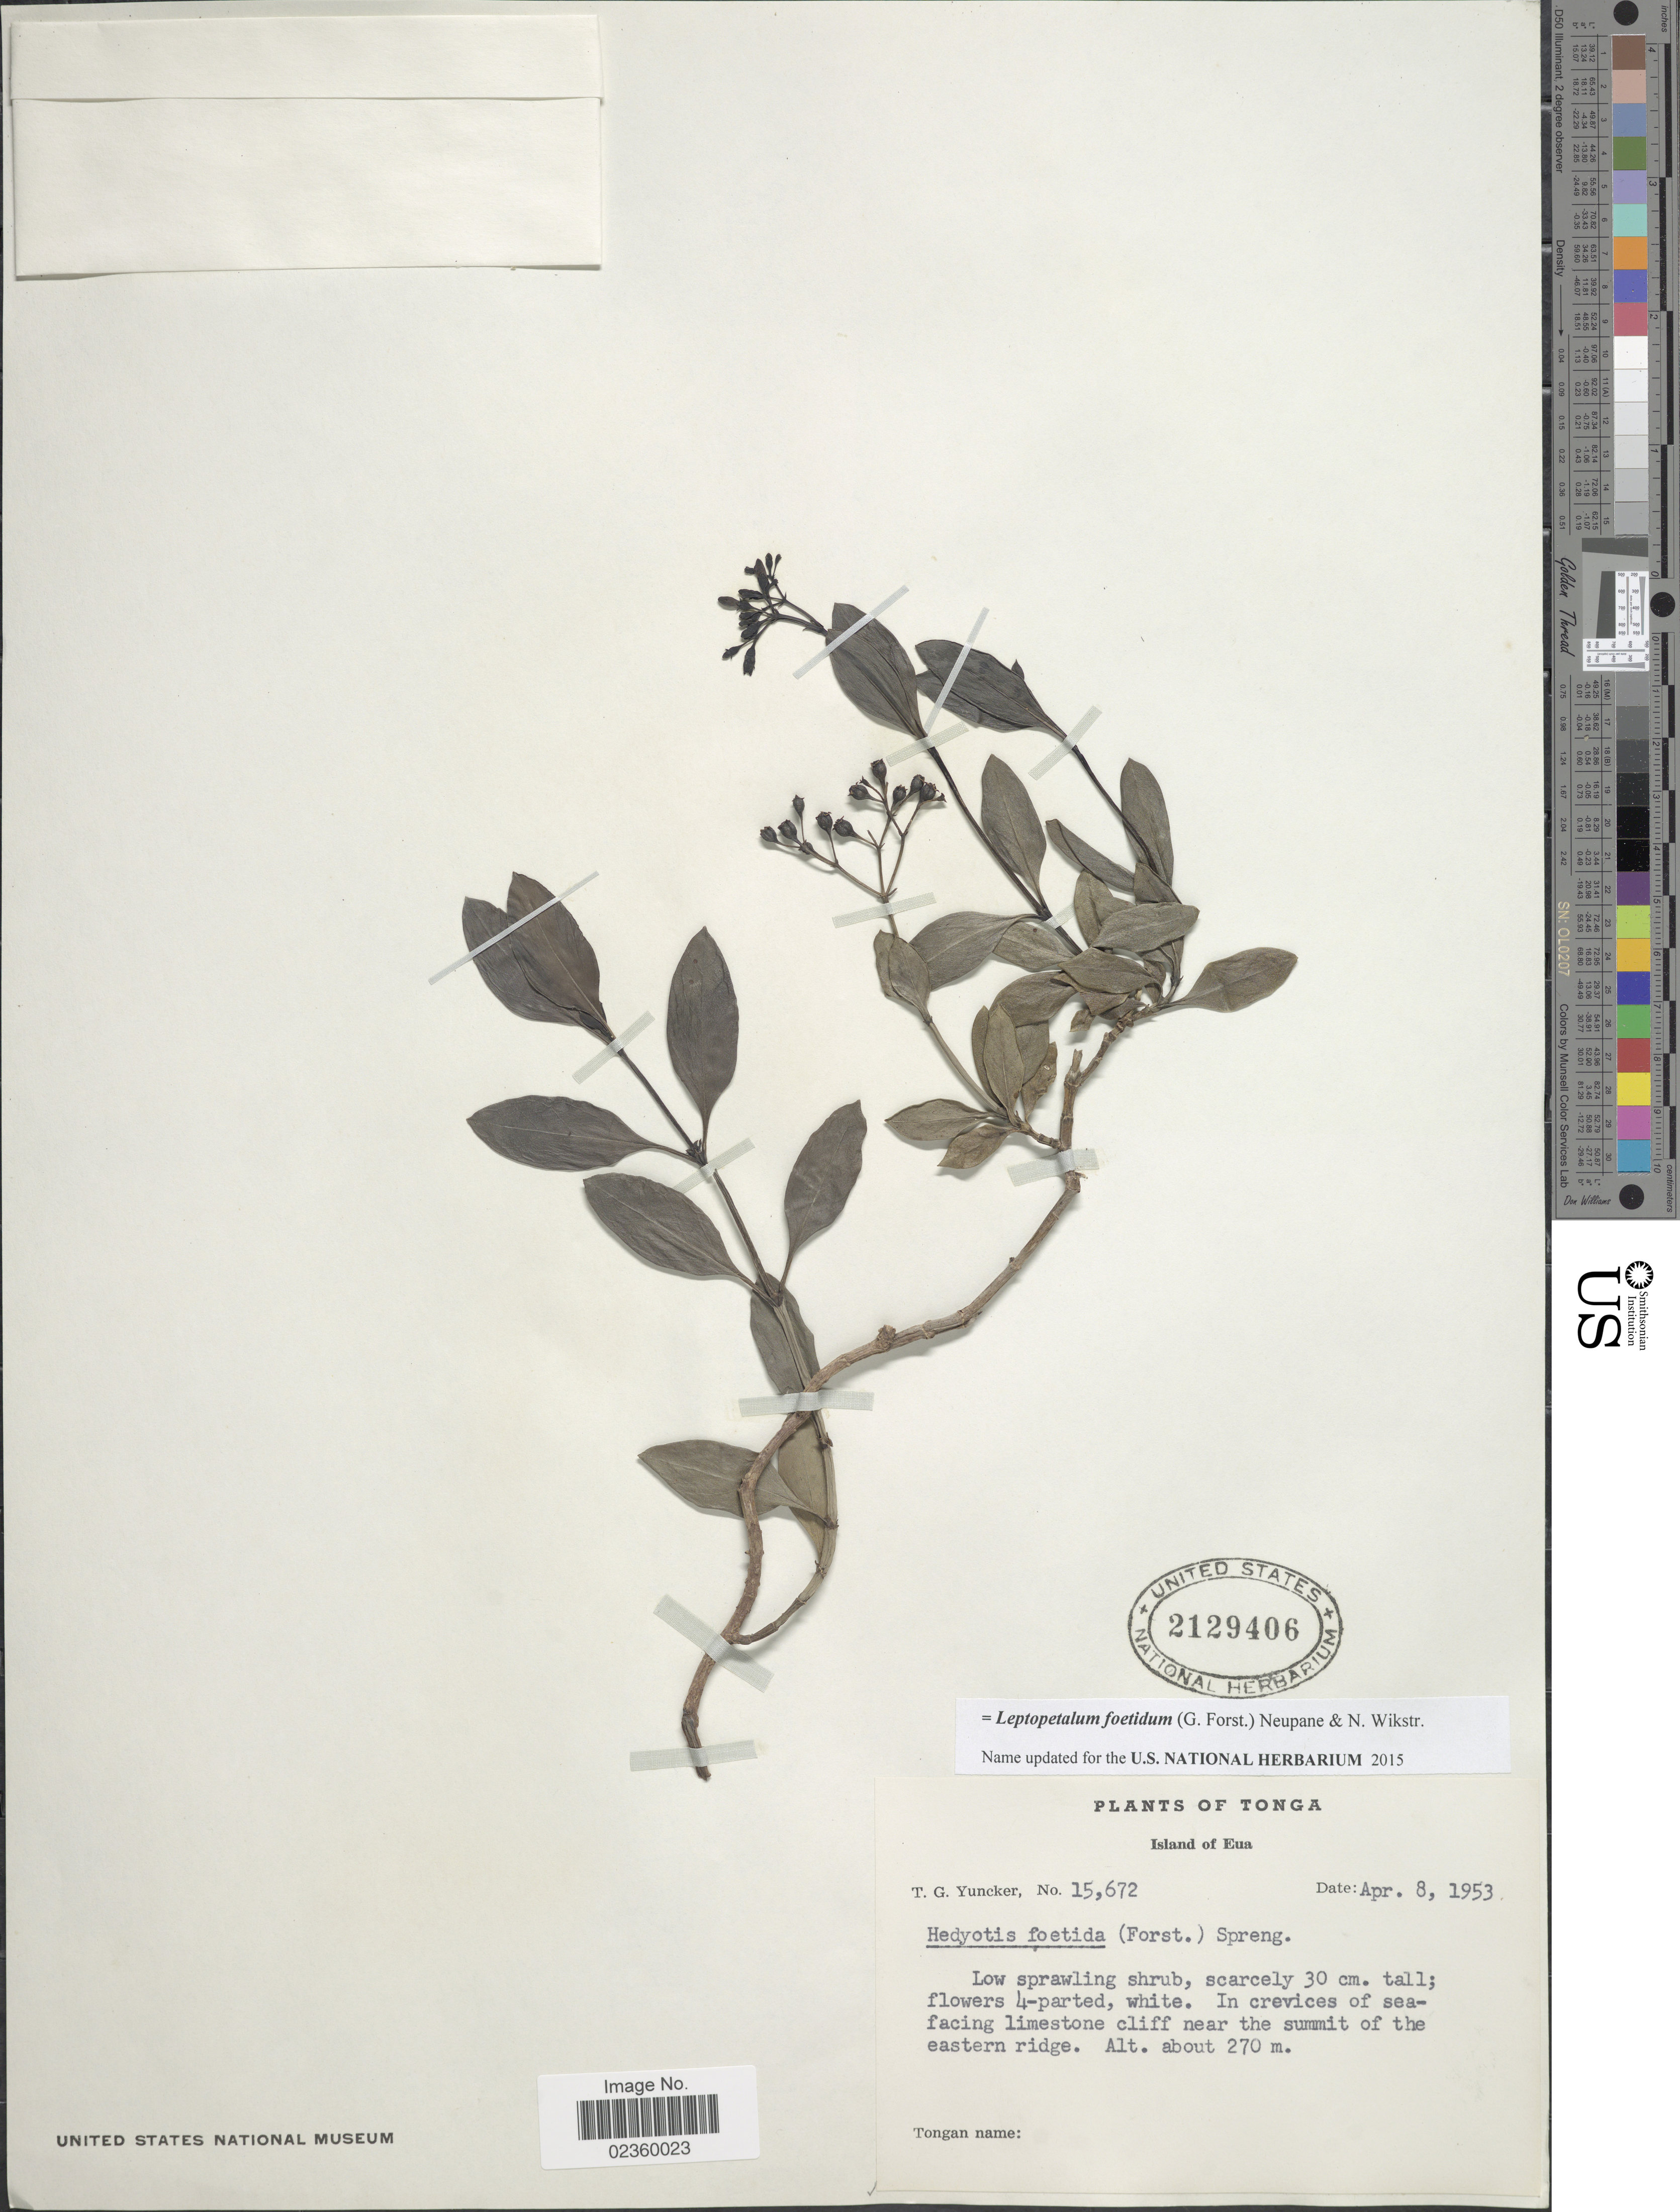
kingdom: Plantae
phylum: Tracheophyta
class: Magnoliopsida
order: Gentianales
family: Rubiaceae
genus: Leptopetalum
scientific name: Leptopetalum foetidum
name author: (G. Forst.) Neupane & N. Wikstr.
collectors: T. G. Yuncker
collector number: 15672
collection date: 1953-04-08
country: Tonga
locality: Cliff near the summit of the eastern ridge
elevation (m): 270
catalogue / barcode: US 2129406